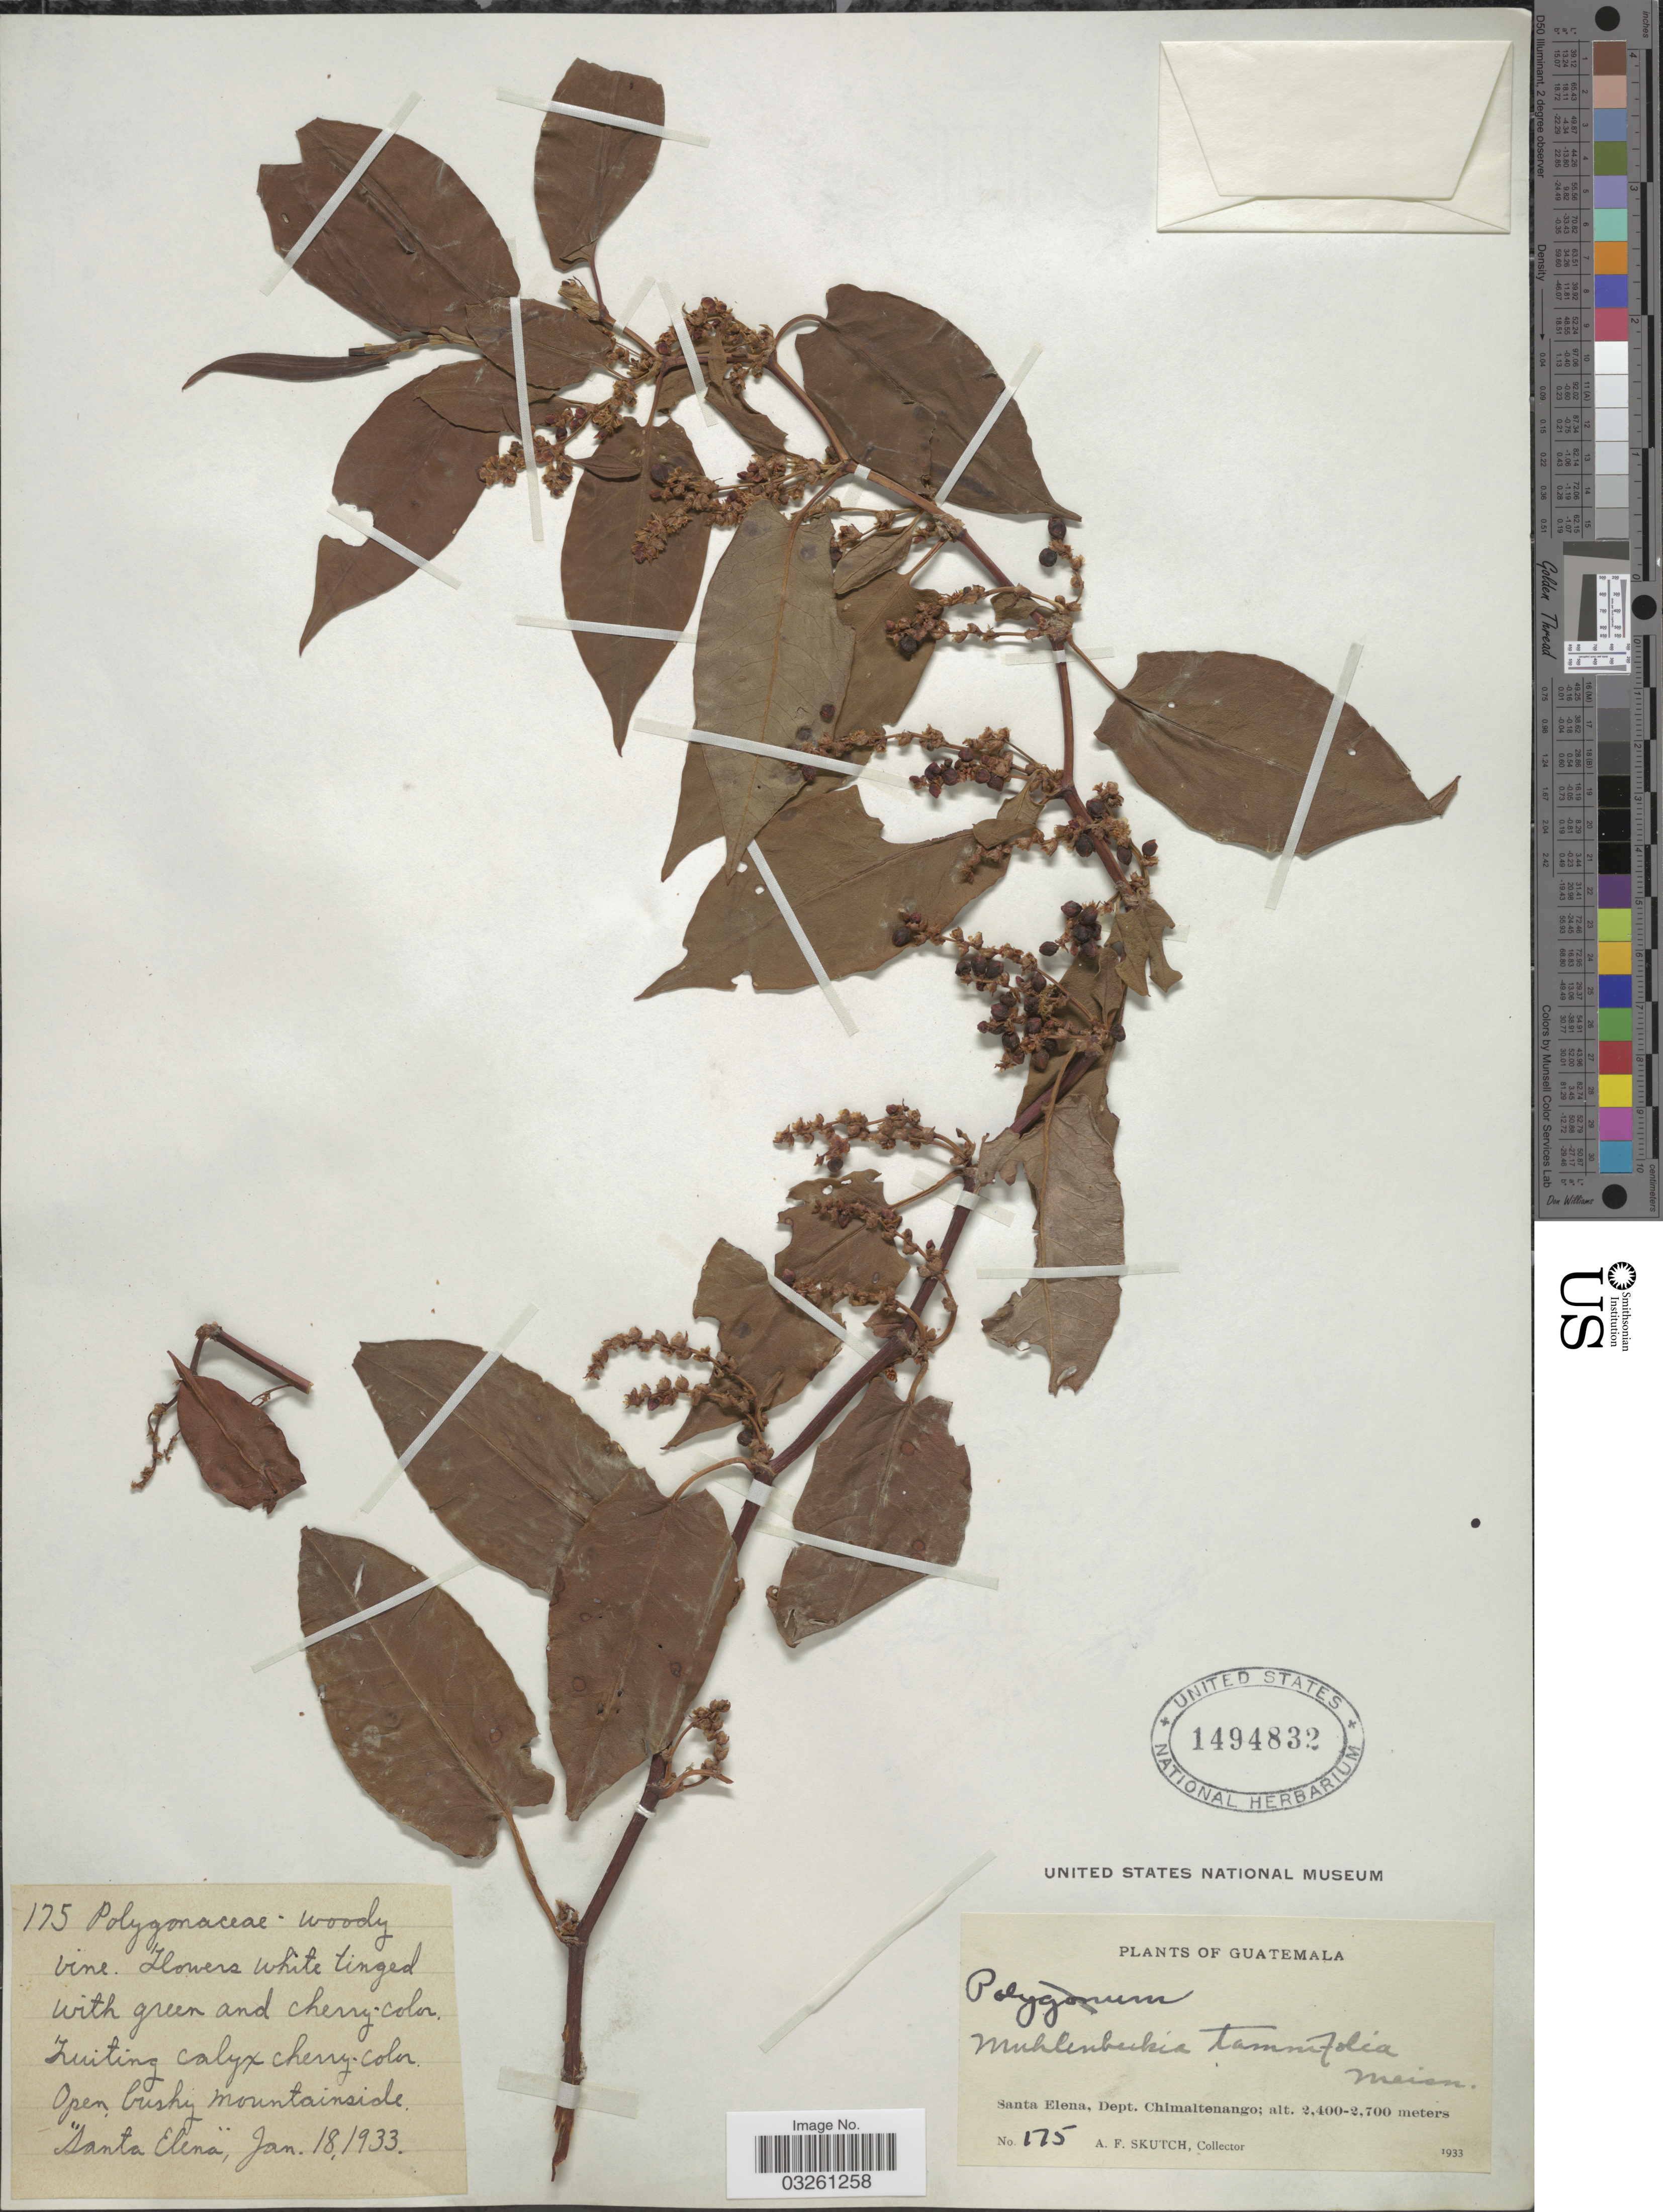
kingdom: Plantae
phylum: Tracheophyta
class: Magnoliopsida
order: Caryophyllales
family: Polygonaceae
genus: Muehlenbeckia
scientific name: Muehlenbeckia tamnifolia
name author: (Kunth) Meisn.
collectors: A. F. Skutch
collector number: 175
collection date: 1933-01-18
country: Guatemala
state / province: Chimaltenango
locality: Santa Elena, Dept. Chimaltenango.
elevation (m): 2400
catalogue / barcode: US 1494832